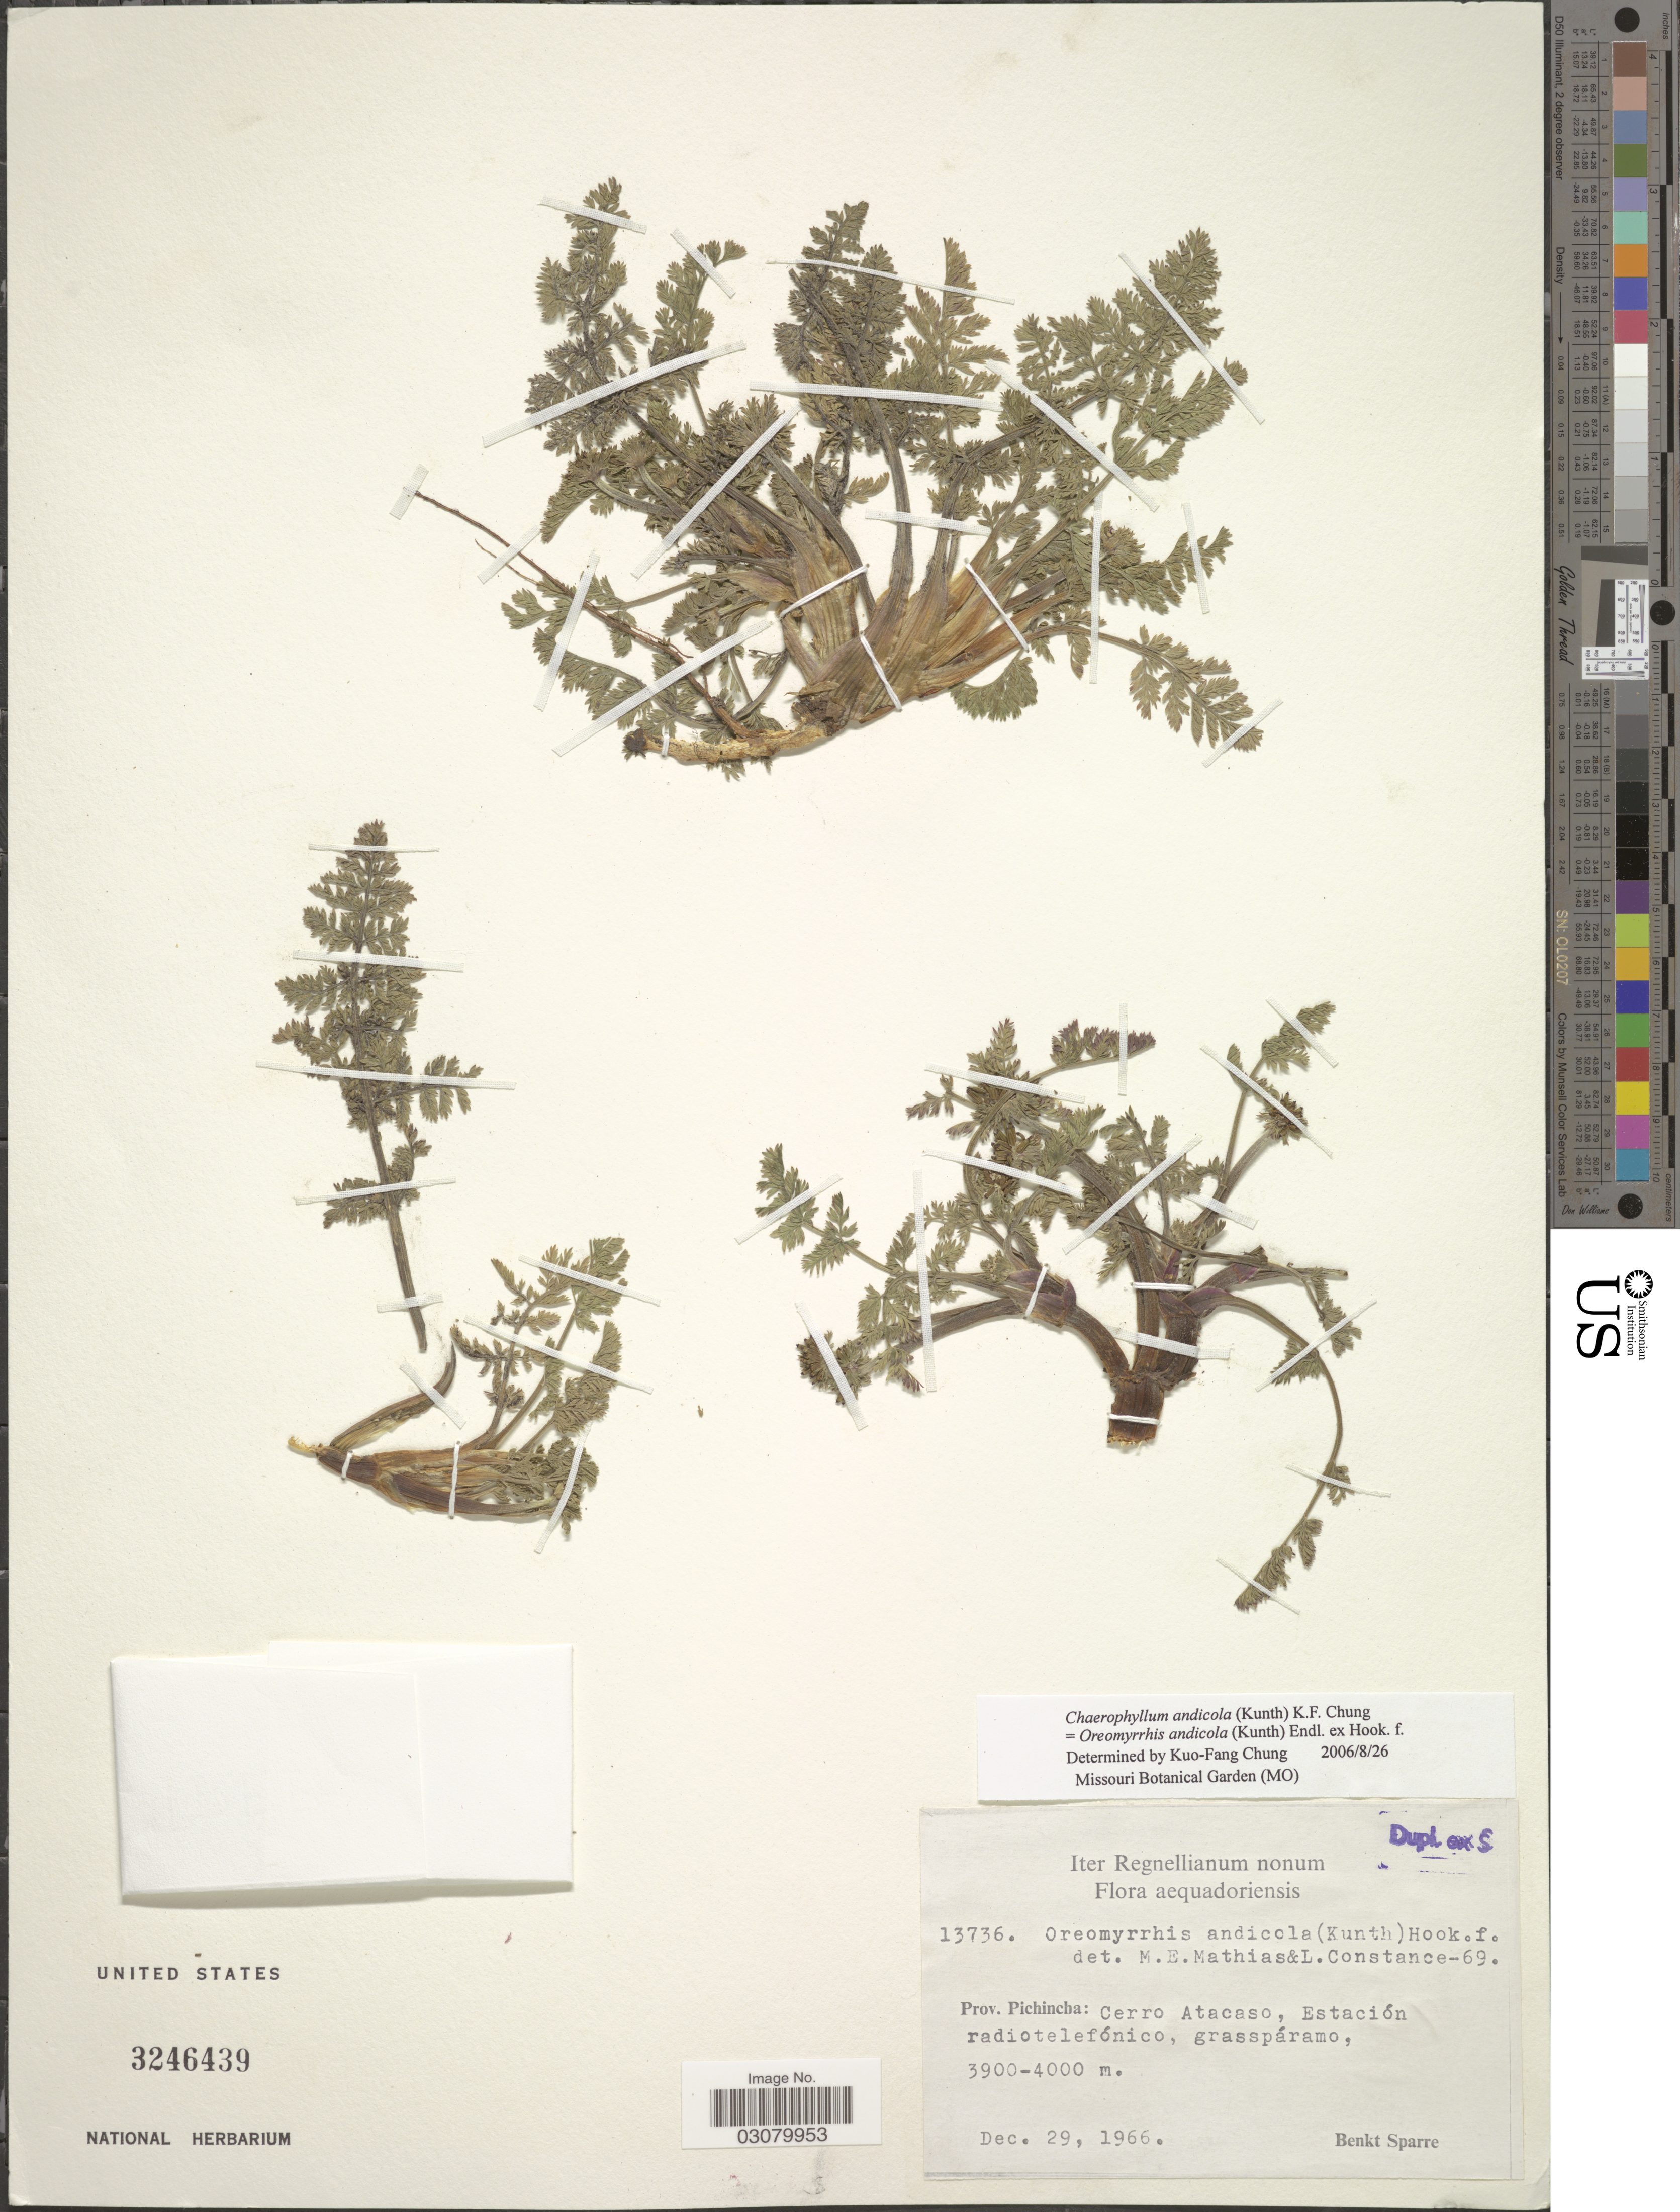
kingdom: Plantae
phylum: Tracheophyta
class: Magnoliopsida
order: Apiales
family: Apiaceae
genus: Oreomyrrhis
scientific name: Oreomyrrhis andicola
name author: (Kunth) Endl. ex Hook. f.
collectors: B. Sparre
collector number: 13736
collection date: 1966-12-29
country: Ecuador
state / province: Pichincha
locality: Cerro Atacaso, Estación radiotelefónico.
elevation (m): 3900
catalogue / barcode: US 3246439